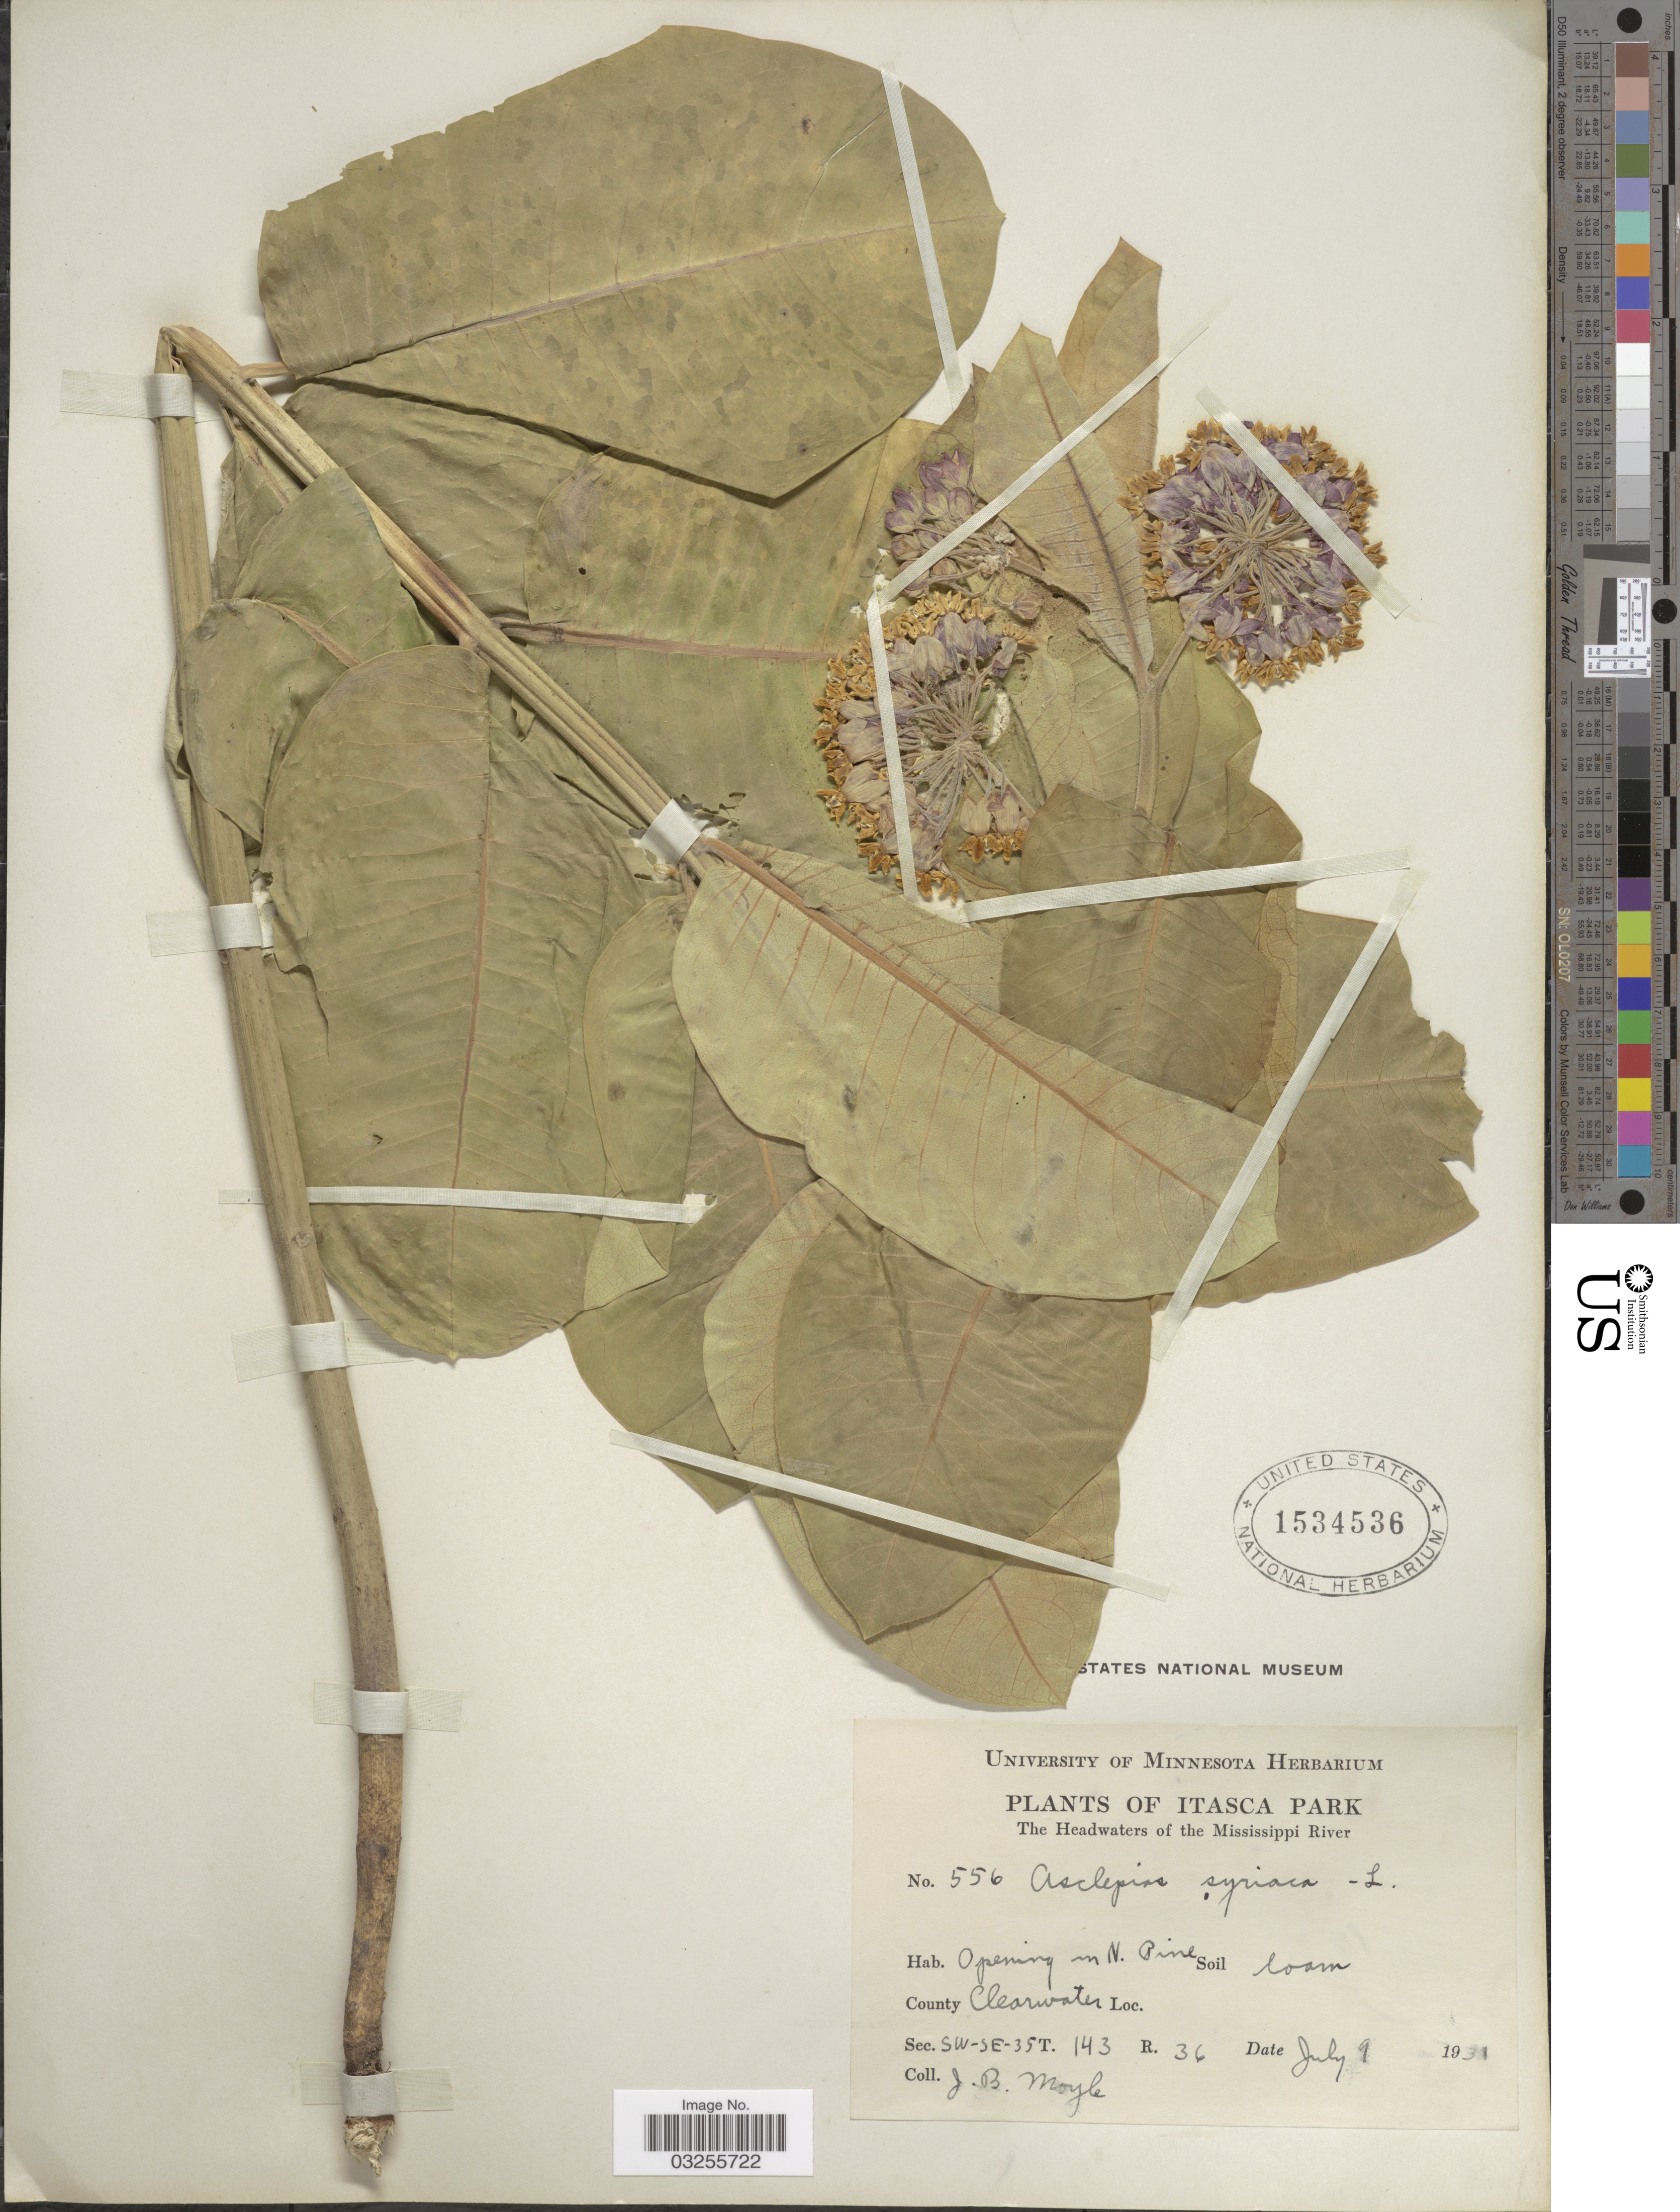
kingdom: Plantae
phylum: Tracheophyta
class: Magnoliopsida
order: Gentianales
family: Apocynaceae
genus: Asclepias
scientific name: Asclepias syriaca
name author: L.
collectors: J. Moyle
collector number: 556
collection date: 1931-07-09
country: United States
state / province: Minnesota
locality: Itasca Park. The Headwaters of the Mississippi River. Opening in N. Pine. County Clearwater. Sec. SW-SE-35 T. 143 R. 36.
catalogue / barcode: US 1534536